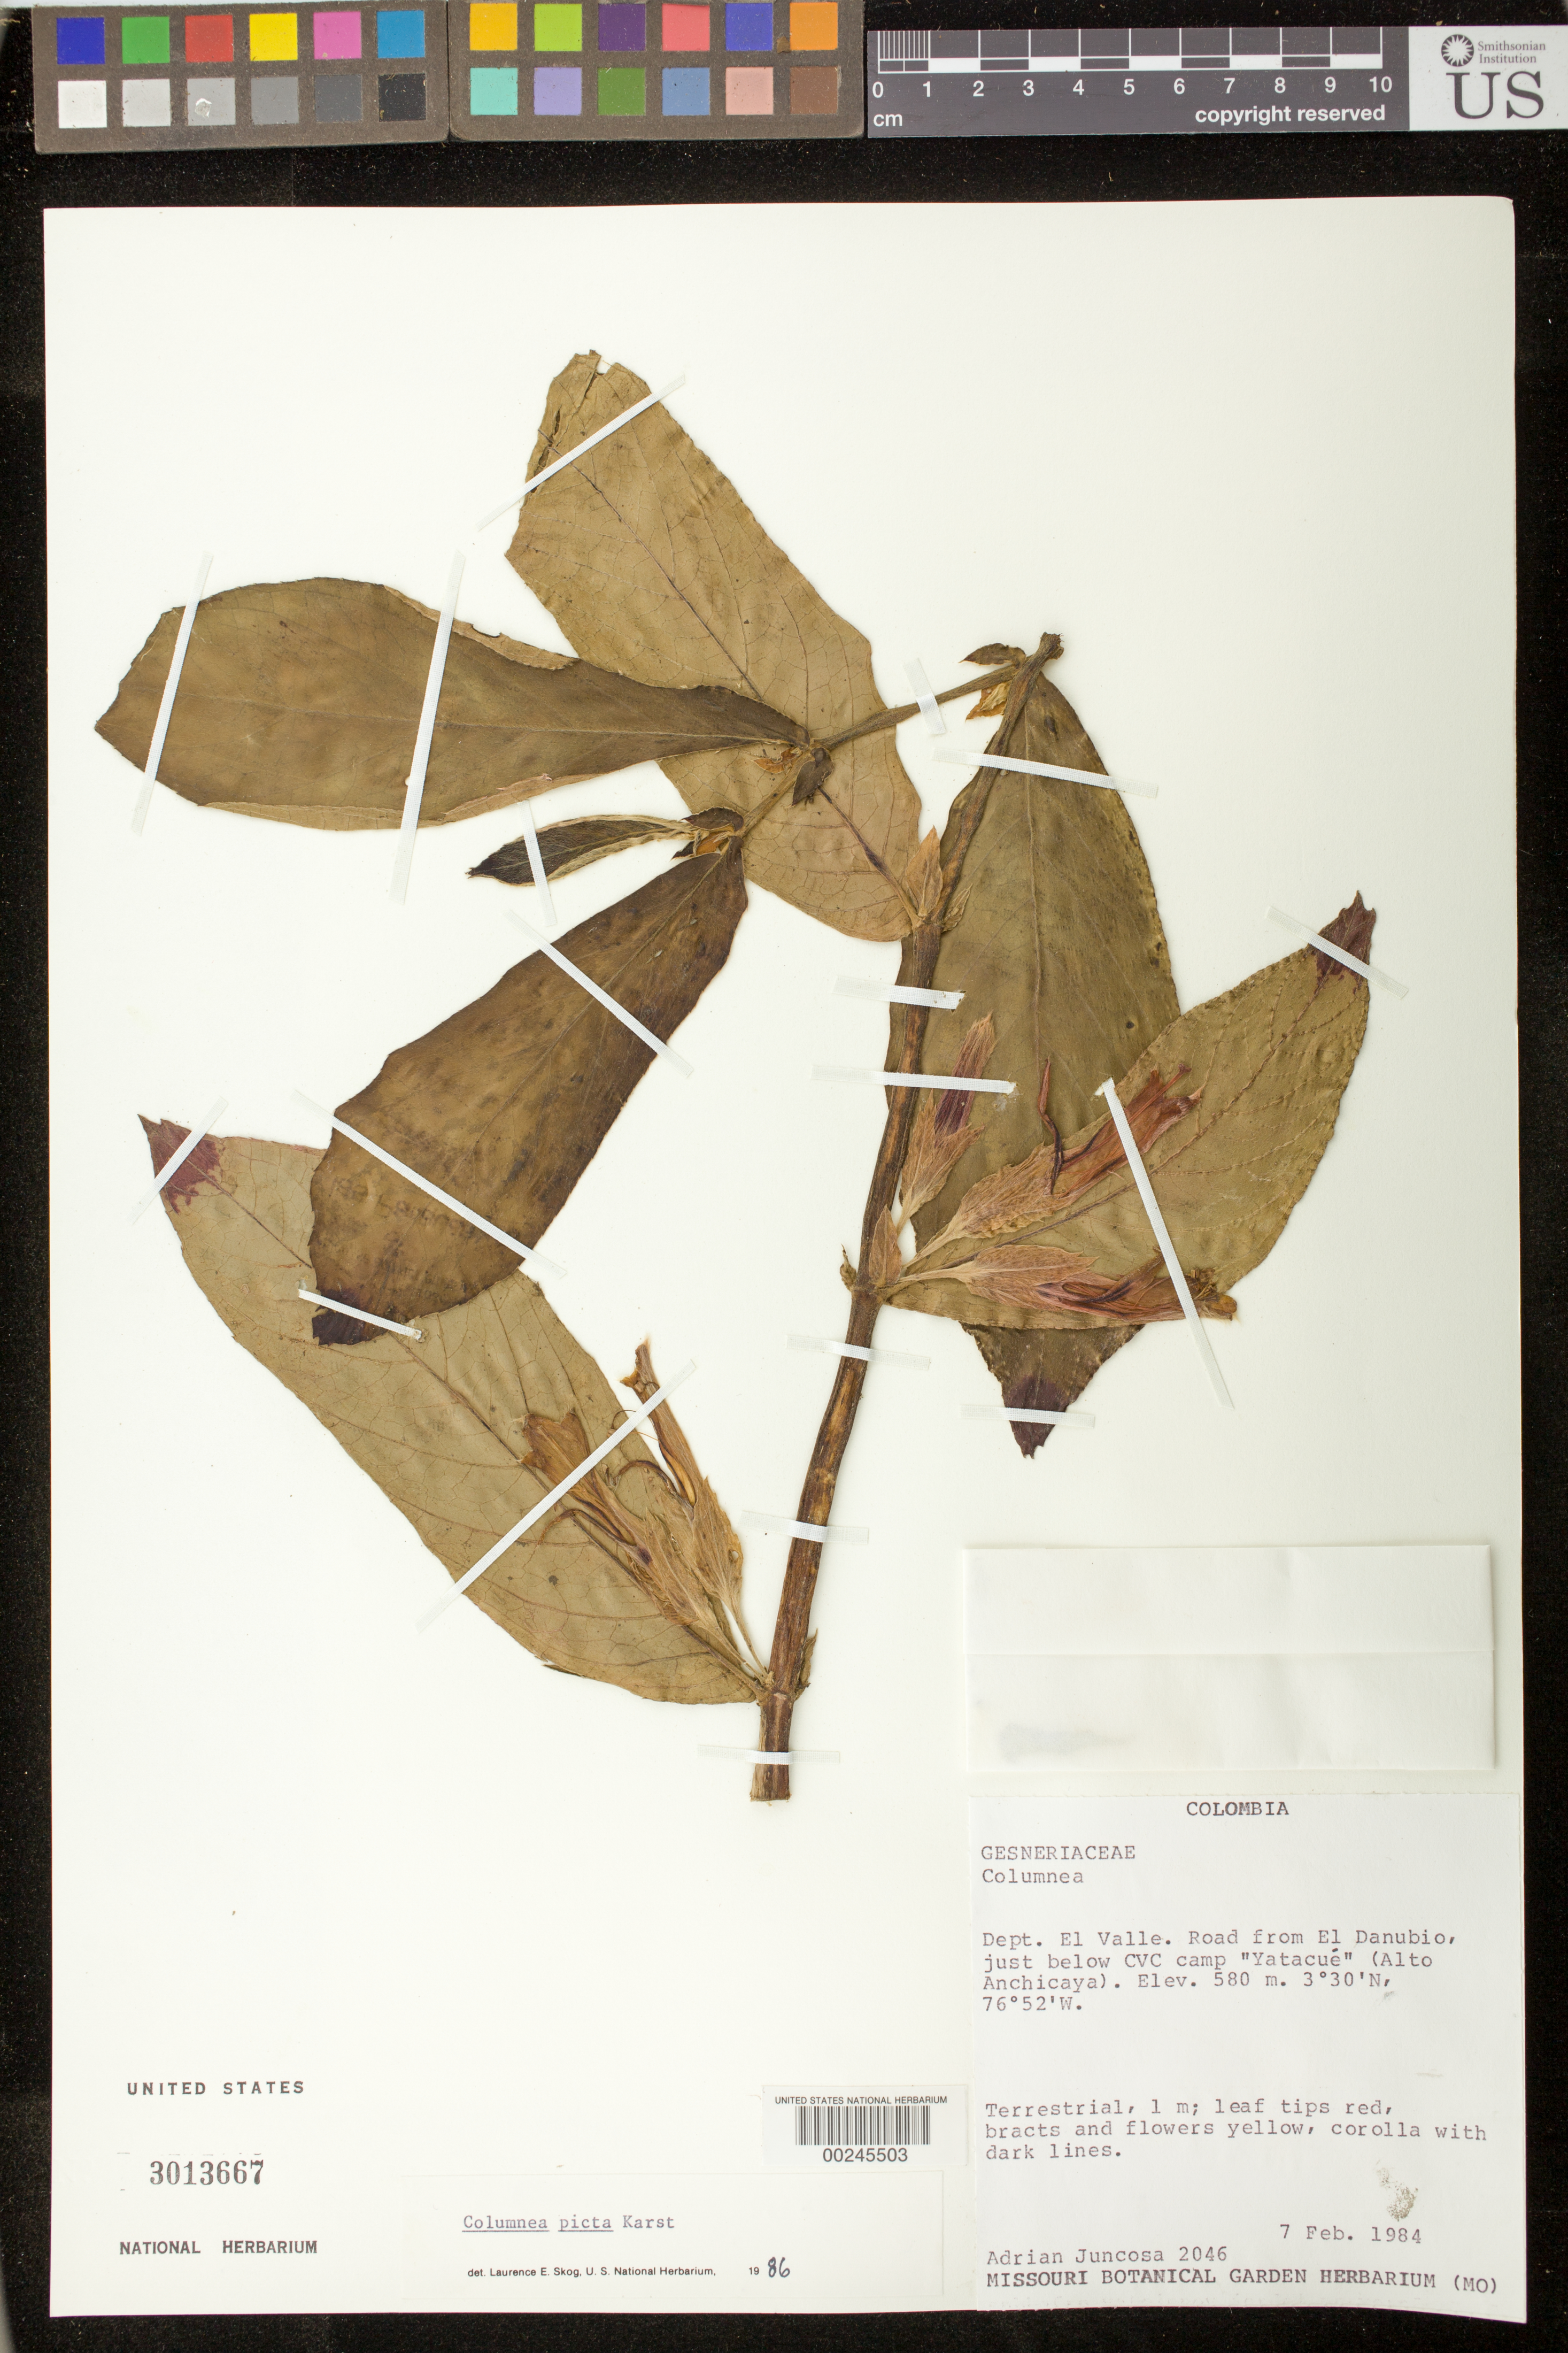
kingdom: Plantae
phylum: Tracheophyta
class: Magnoliopsida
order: Lamiales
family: Gesneriaceae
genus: Columnea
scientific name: Columnea karsteniana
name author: Singh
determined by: Skog, Laurence E.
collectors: A. Juncosa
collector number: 2046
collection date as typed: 07 Feb 1984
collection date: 1984-02-07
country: Colombia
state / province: Valle del Cauca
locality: Road from El Danubio, just below CVC camp "Yatacue" (Alto Anchicaya)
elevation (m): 580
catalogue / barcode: US 3013667